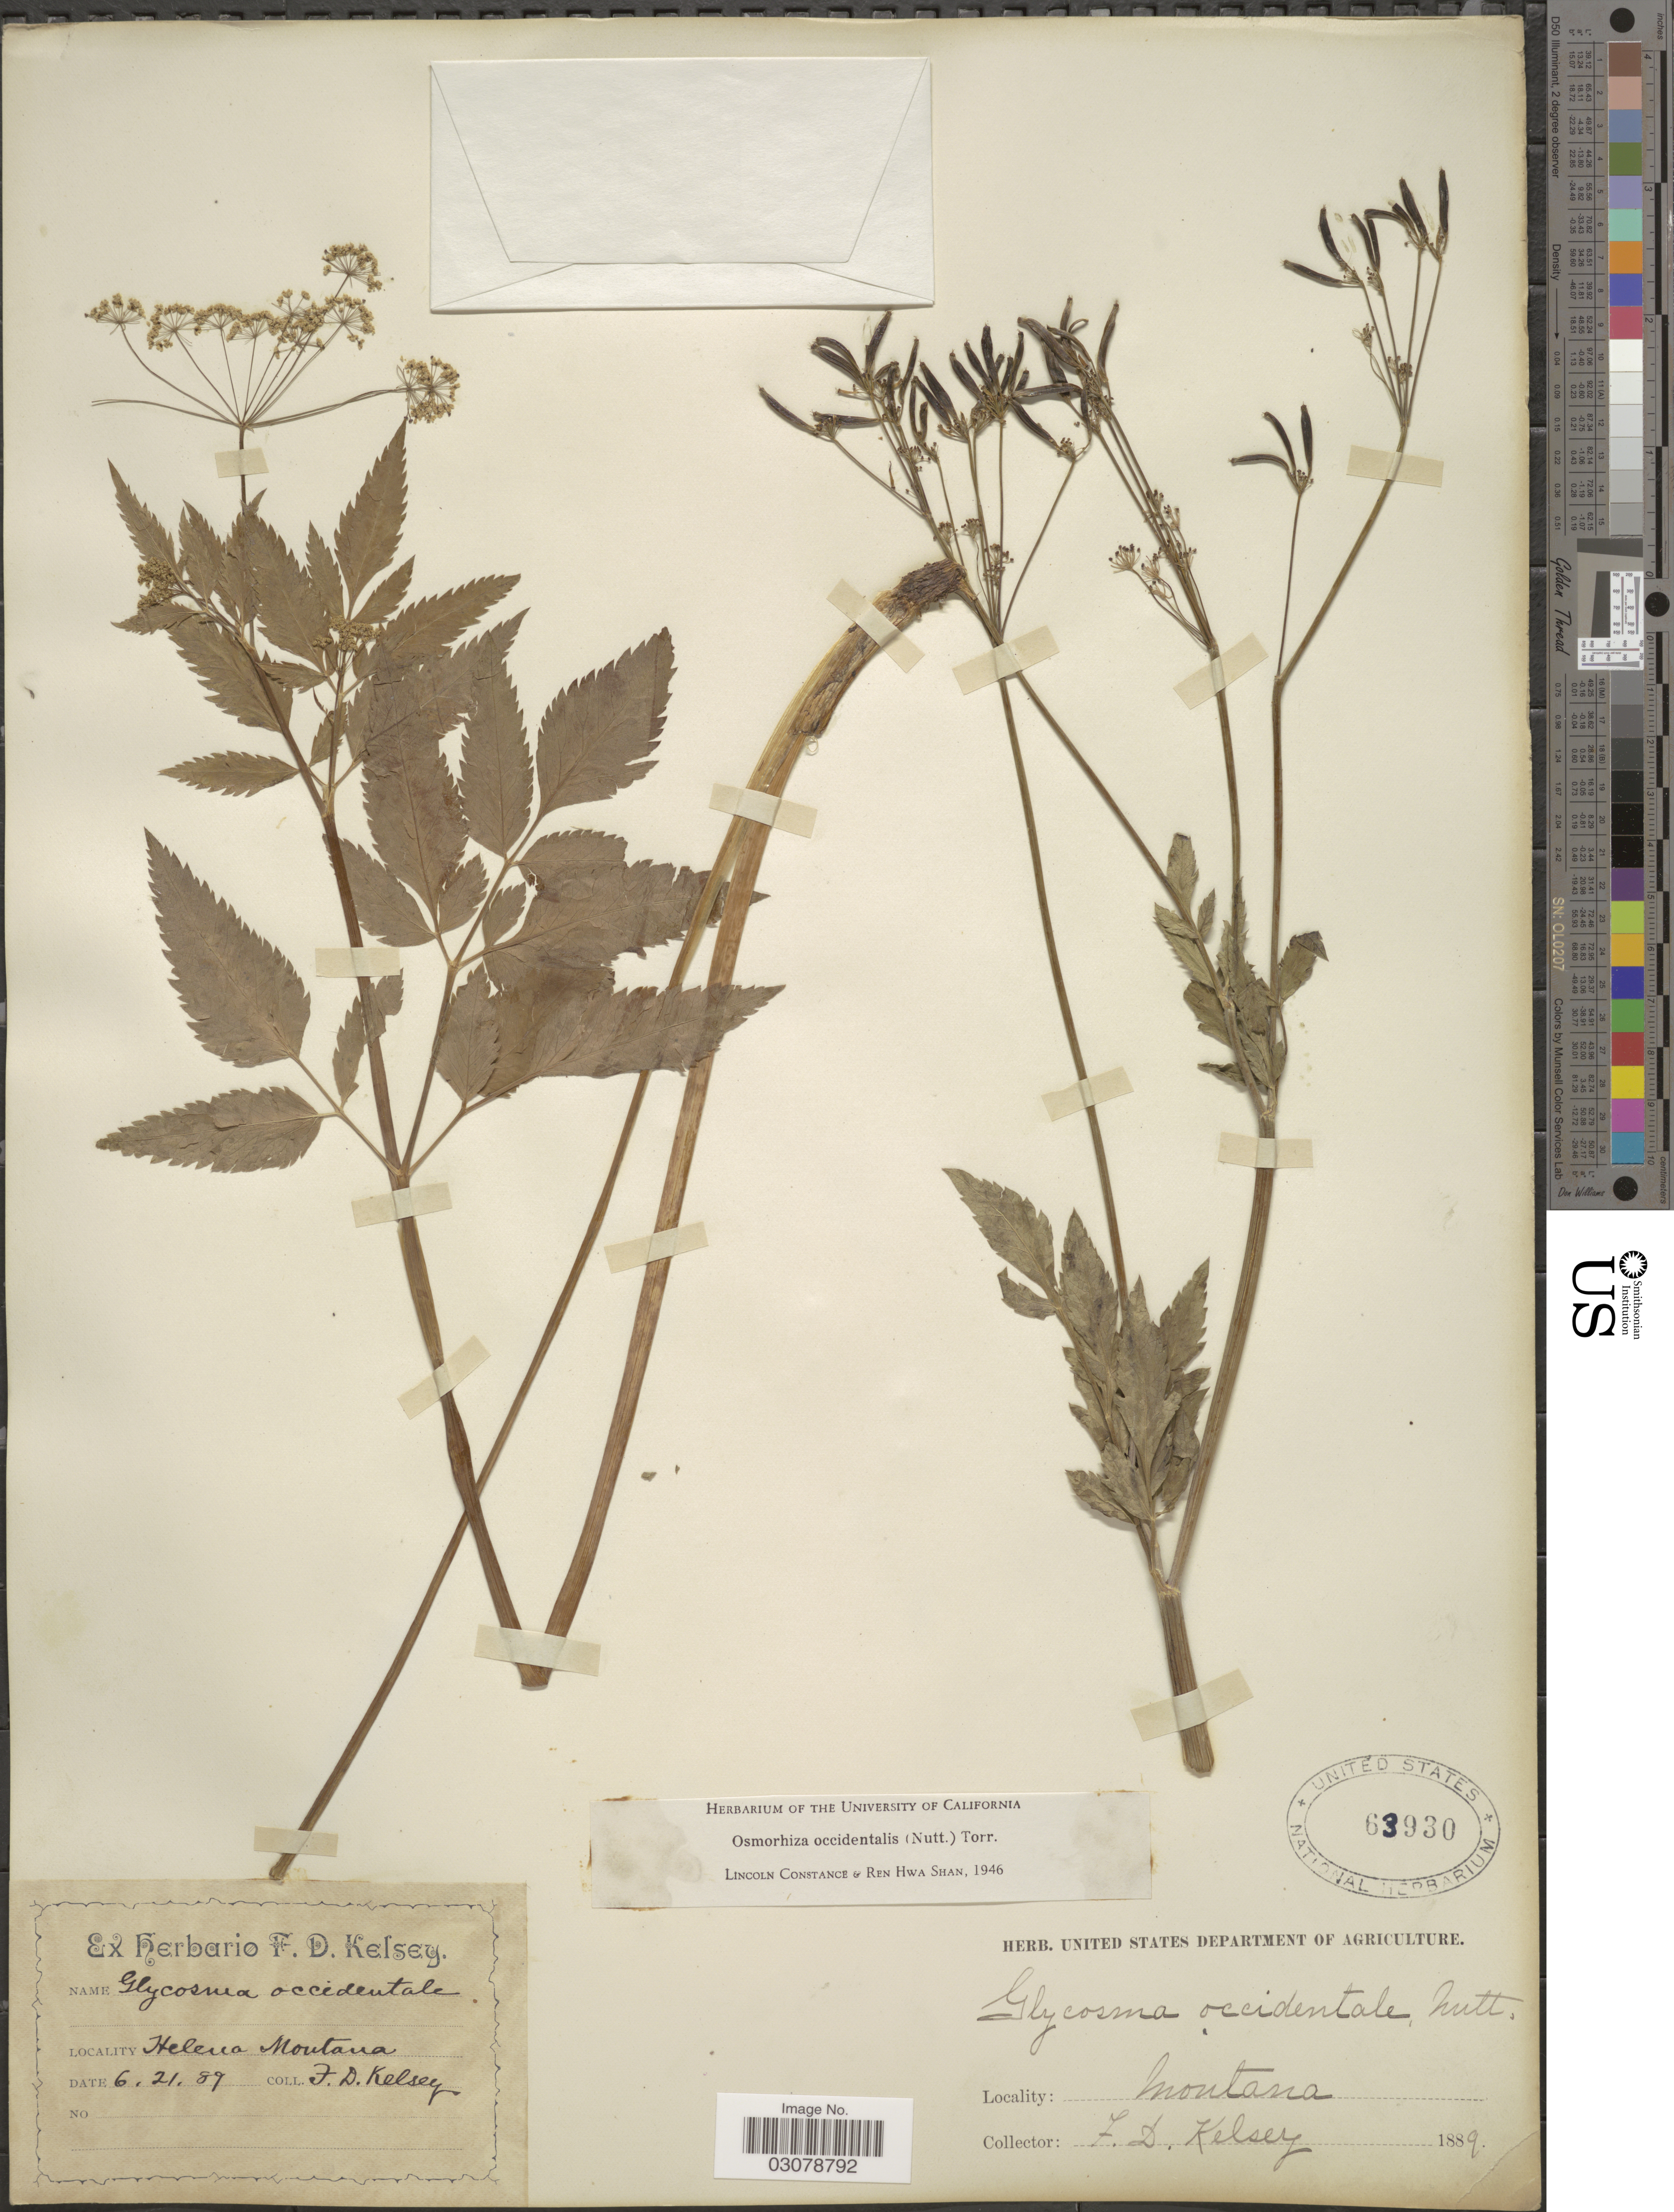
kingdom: Plantae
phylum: Tracheophyta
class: Magnoliopsida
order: Apiales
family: Apiaceae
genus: Osmorhiza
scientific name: Osmorhiza occidentalis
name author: (Nutt.) Torr.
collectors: F. Kelsey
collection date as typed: Transcribed d/m/y: 21/6/89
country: United States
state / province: Montana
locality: Helena, Montana.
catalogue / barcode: US 63930